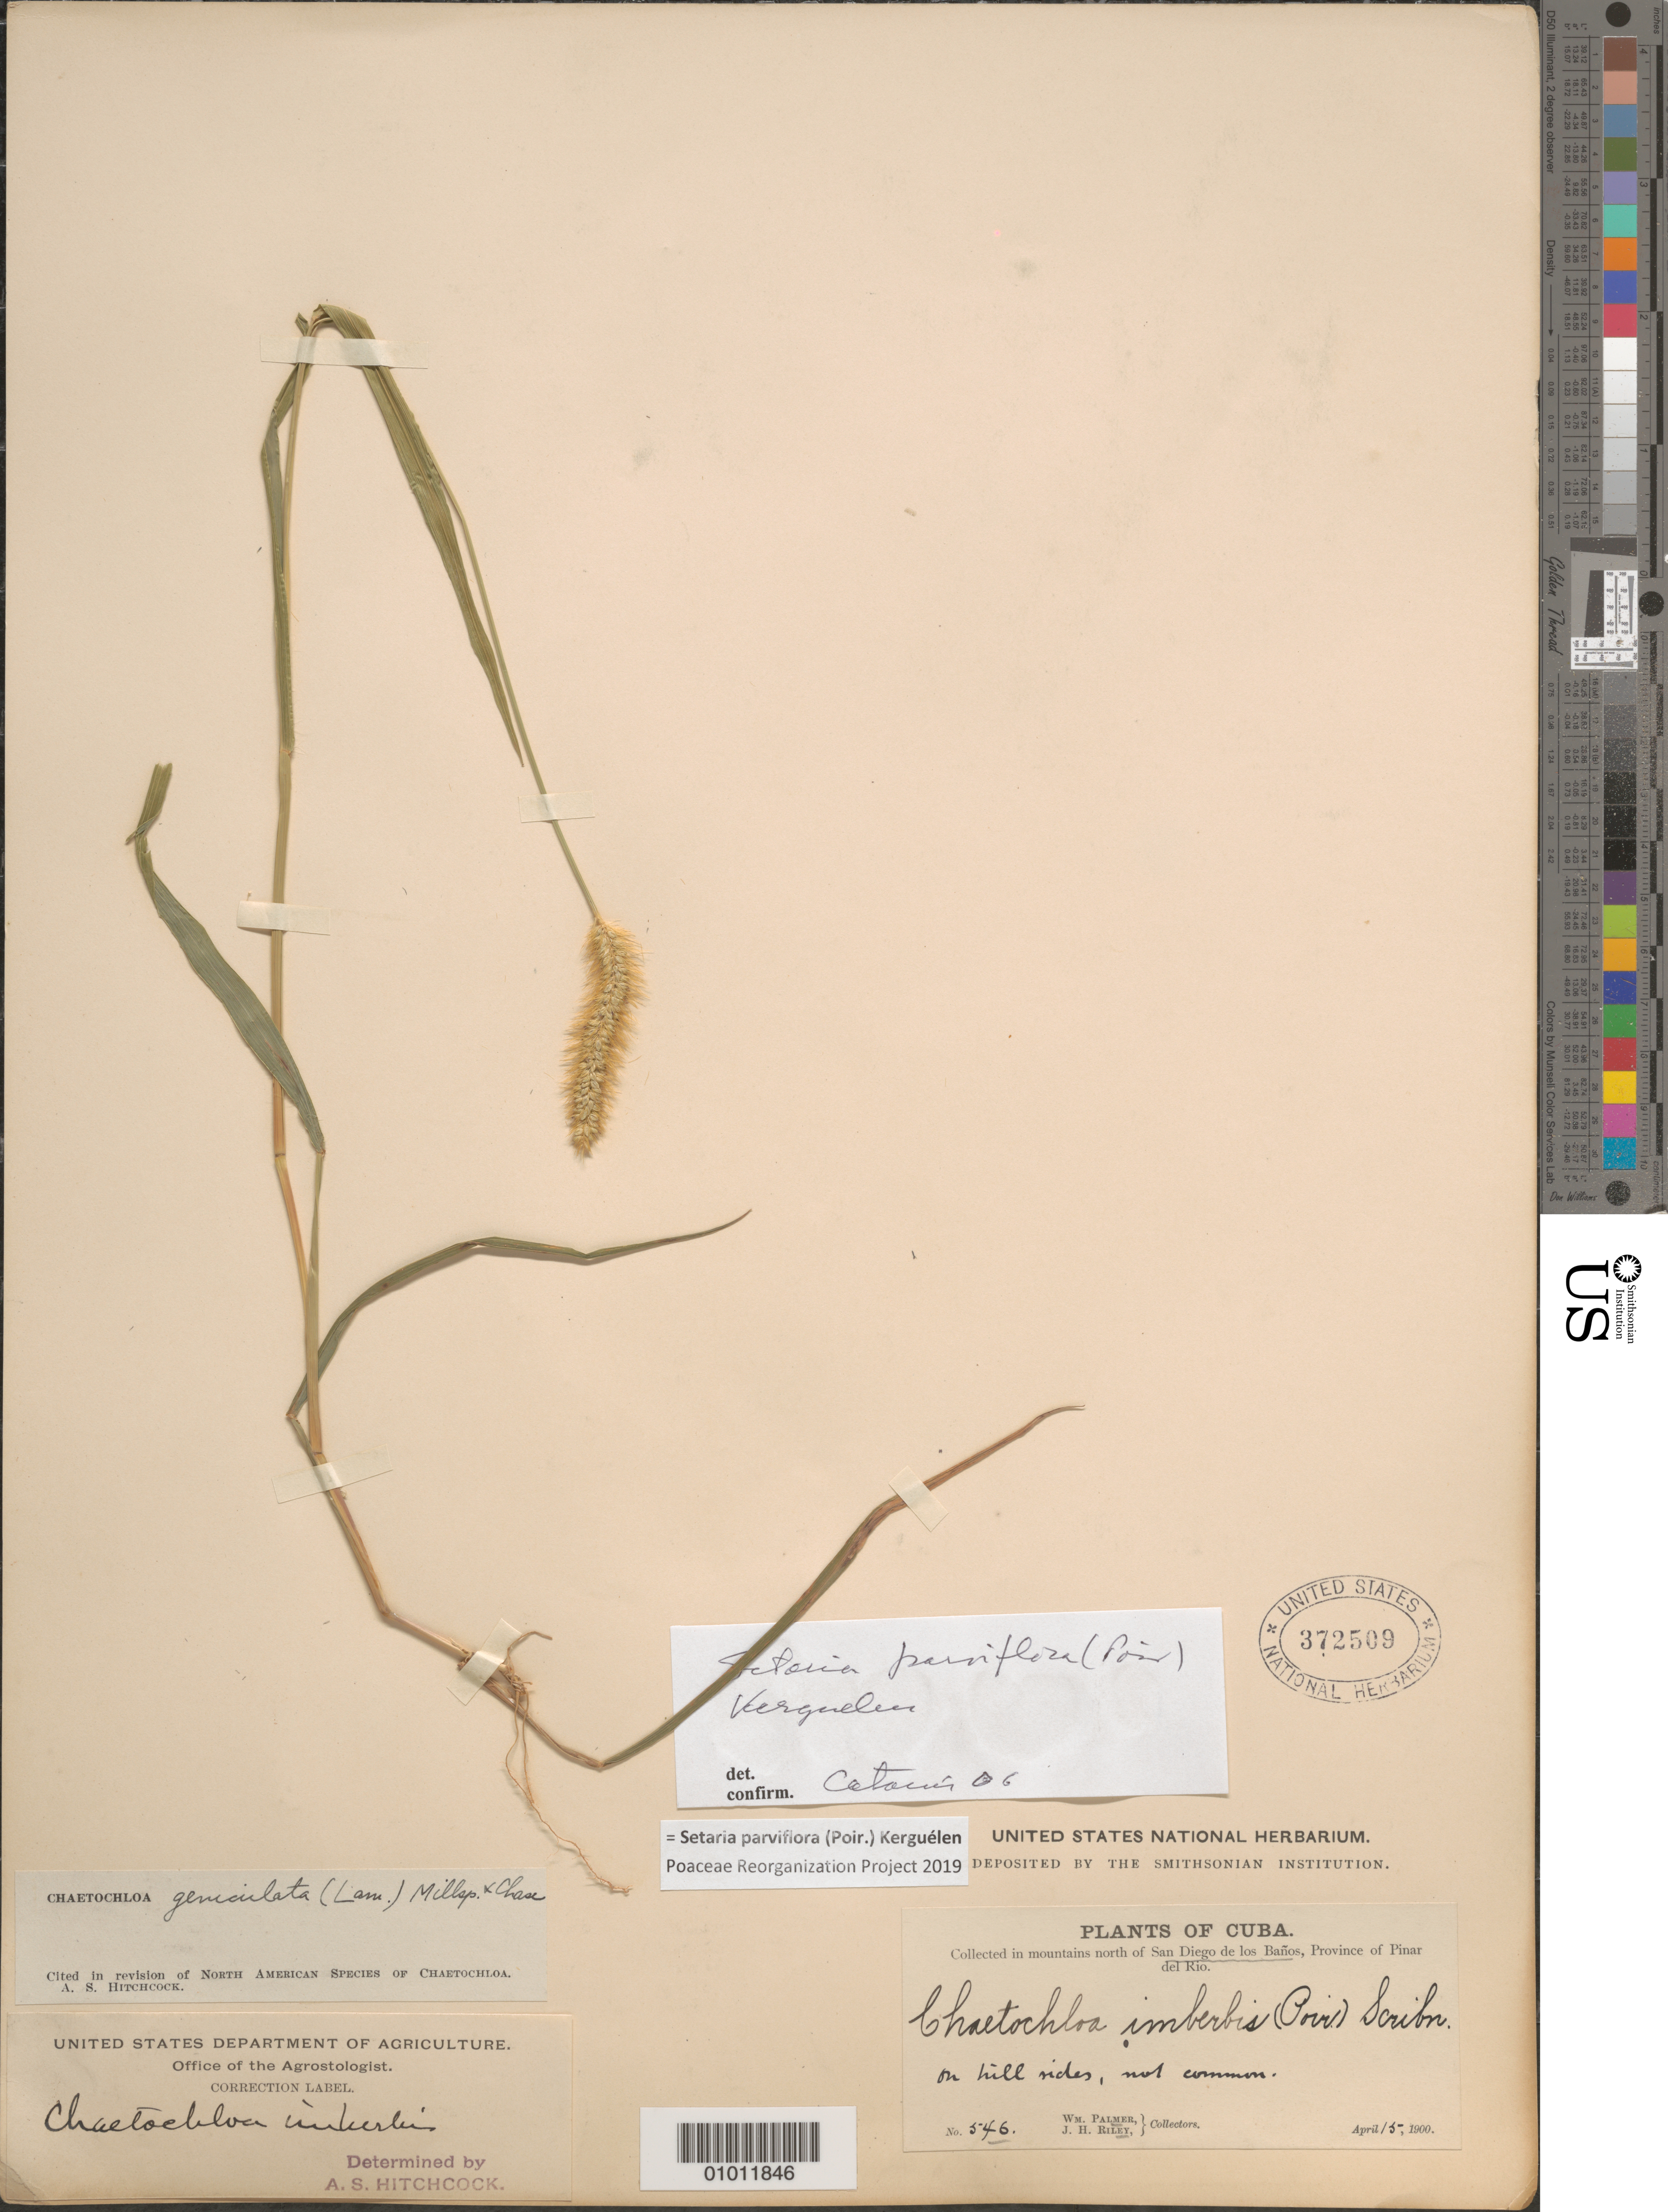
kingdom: Plantae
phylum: Tracheophyta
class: Liliopsida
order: Poales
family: Poaceae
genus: Setaria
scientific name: Setaria parviflora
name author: (Poir.) Kerguélen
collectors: W. Palmer & J. H. Riley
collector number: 546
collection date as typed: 05 Apr 1900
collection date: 1900-04-05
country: Cuba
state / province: Pinar del Rio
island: Cuba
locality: N of San Diego de los Banos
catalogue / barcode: US 372509